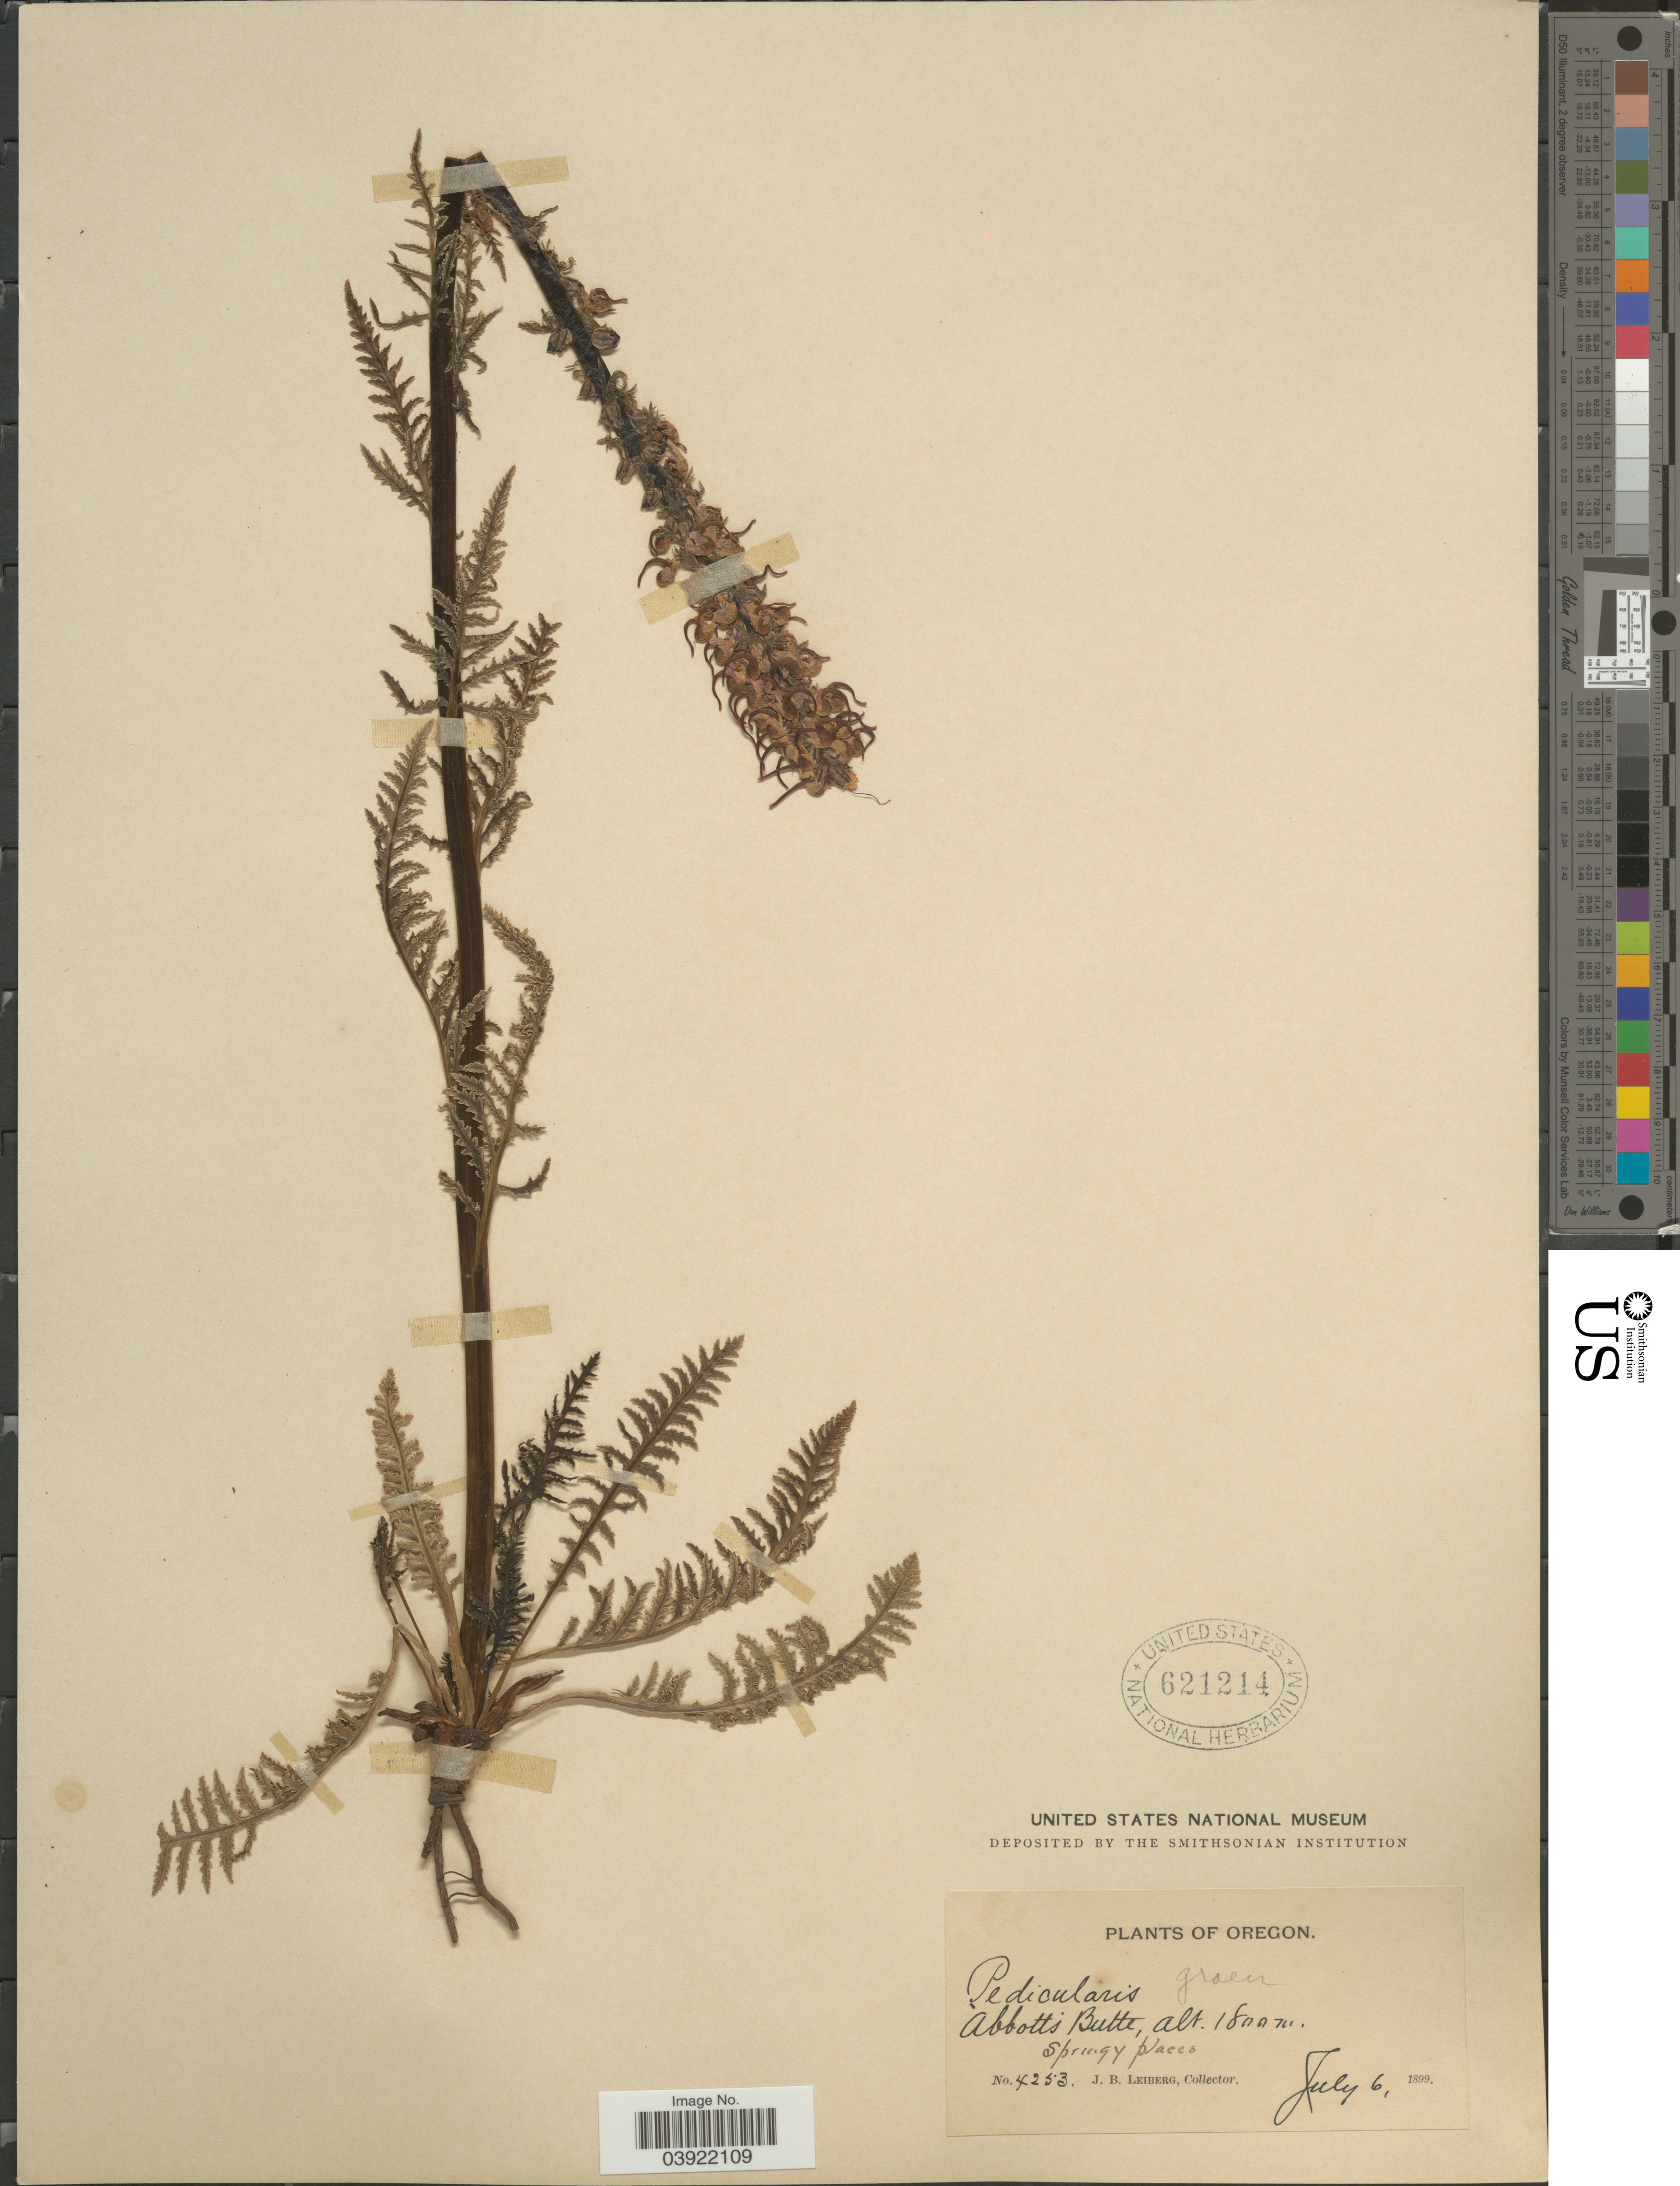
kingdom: Plantae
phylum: Tracheophyta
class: Magnoliopsida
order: Lamiales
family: Orobanchaceae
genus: Pedicularis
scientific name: Pedicularis groenlandica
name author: Retz.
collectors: J. B. Leiberg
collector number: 4253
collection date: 1899-07-06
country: United States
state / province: Oregon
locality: Abbott's Butte, Springy places.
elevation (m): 1800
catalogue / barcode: US 621214